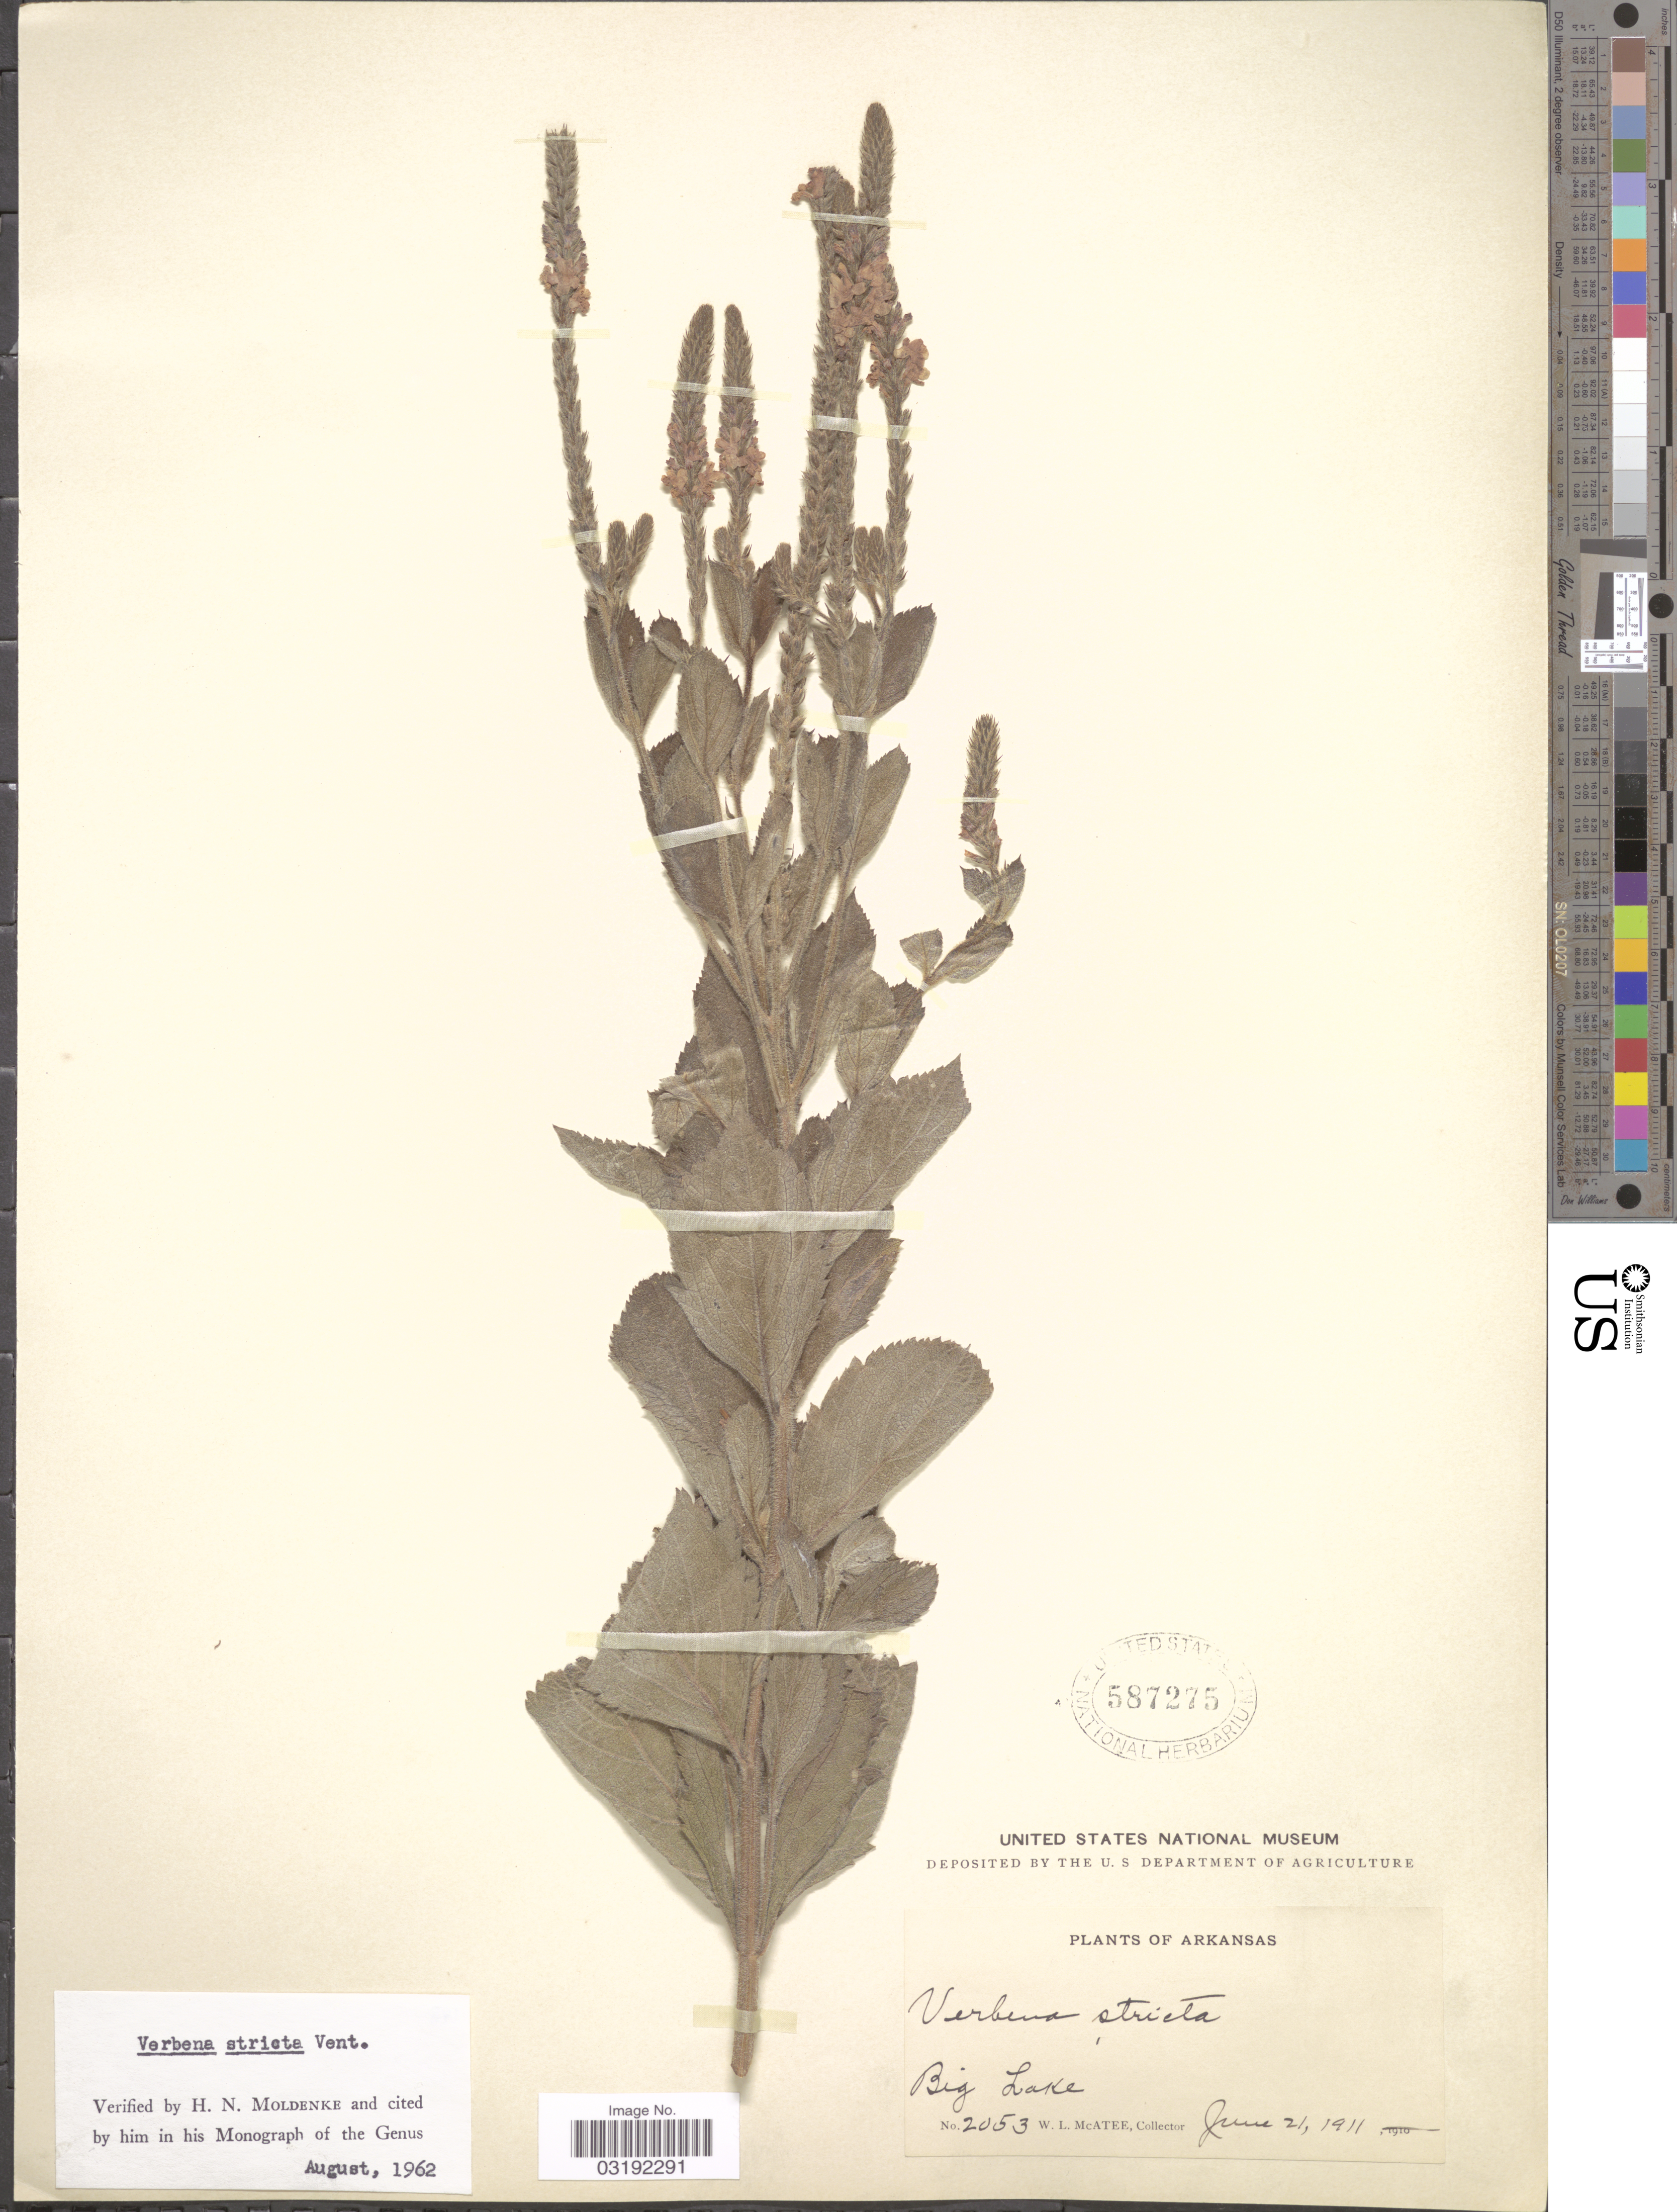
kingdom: Plantae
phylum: Tracheophyta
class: Magnoliopsida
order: Lamiales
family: Verbenaceae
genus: Verbena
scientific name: Verbena stricta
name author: Vent.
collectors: W. McAtee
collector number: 2053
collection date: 1911-06-21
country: United States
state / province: Arkansas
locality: Big Lake.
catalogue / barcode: US 587275